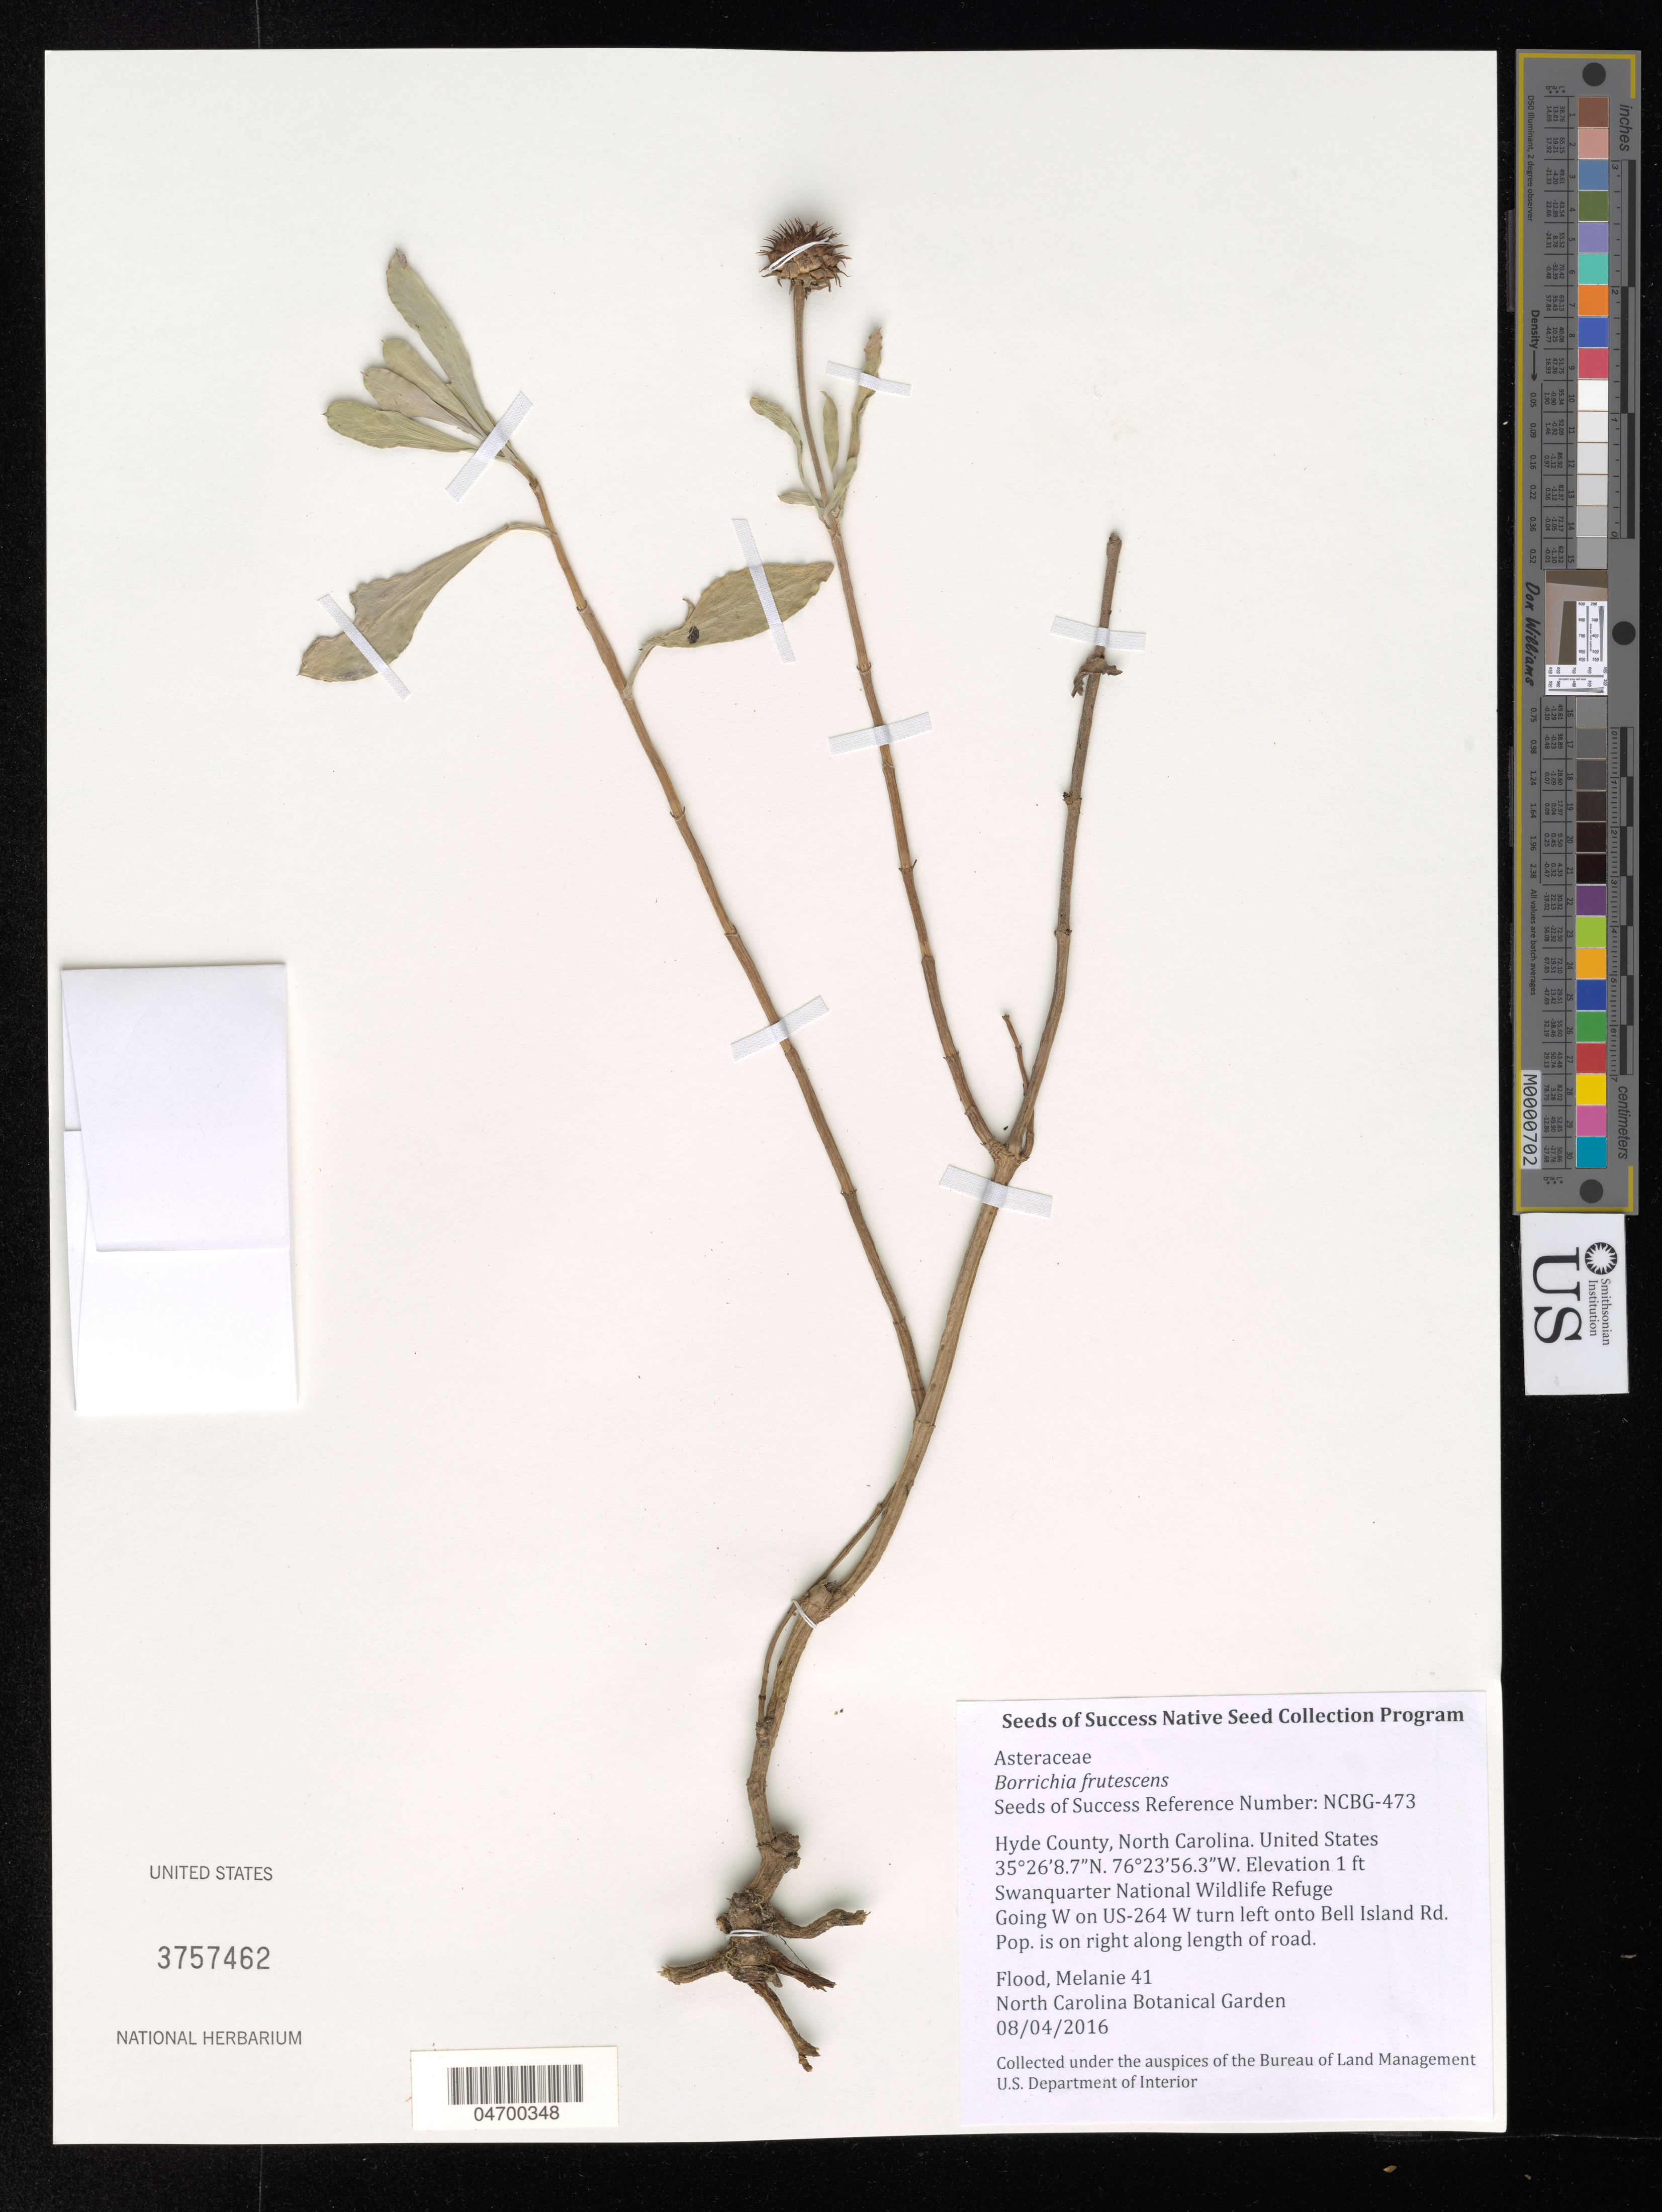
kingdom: Plantae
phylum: Tracheophyta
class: Magnoliopsida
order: Asterales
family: Asteraceae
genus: Borrichia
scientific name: Borrichia frutescens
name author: (L.) DC.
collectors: M. Flood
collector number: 41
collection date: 2016-08-04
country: United States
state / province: North Carolina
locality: Hyde County. Swanquarter National Wildlife Refuge Going W on US-264 W turn left onto Bell Island Rd.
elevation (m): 0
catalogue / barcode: US 3757462